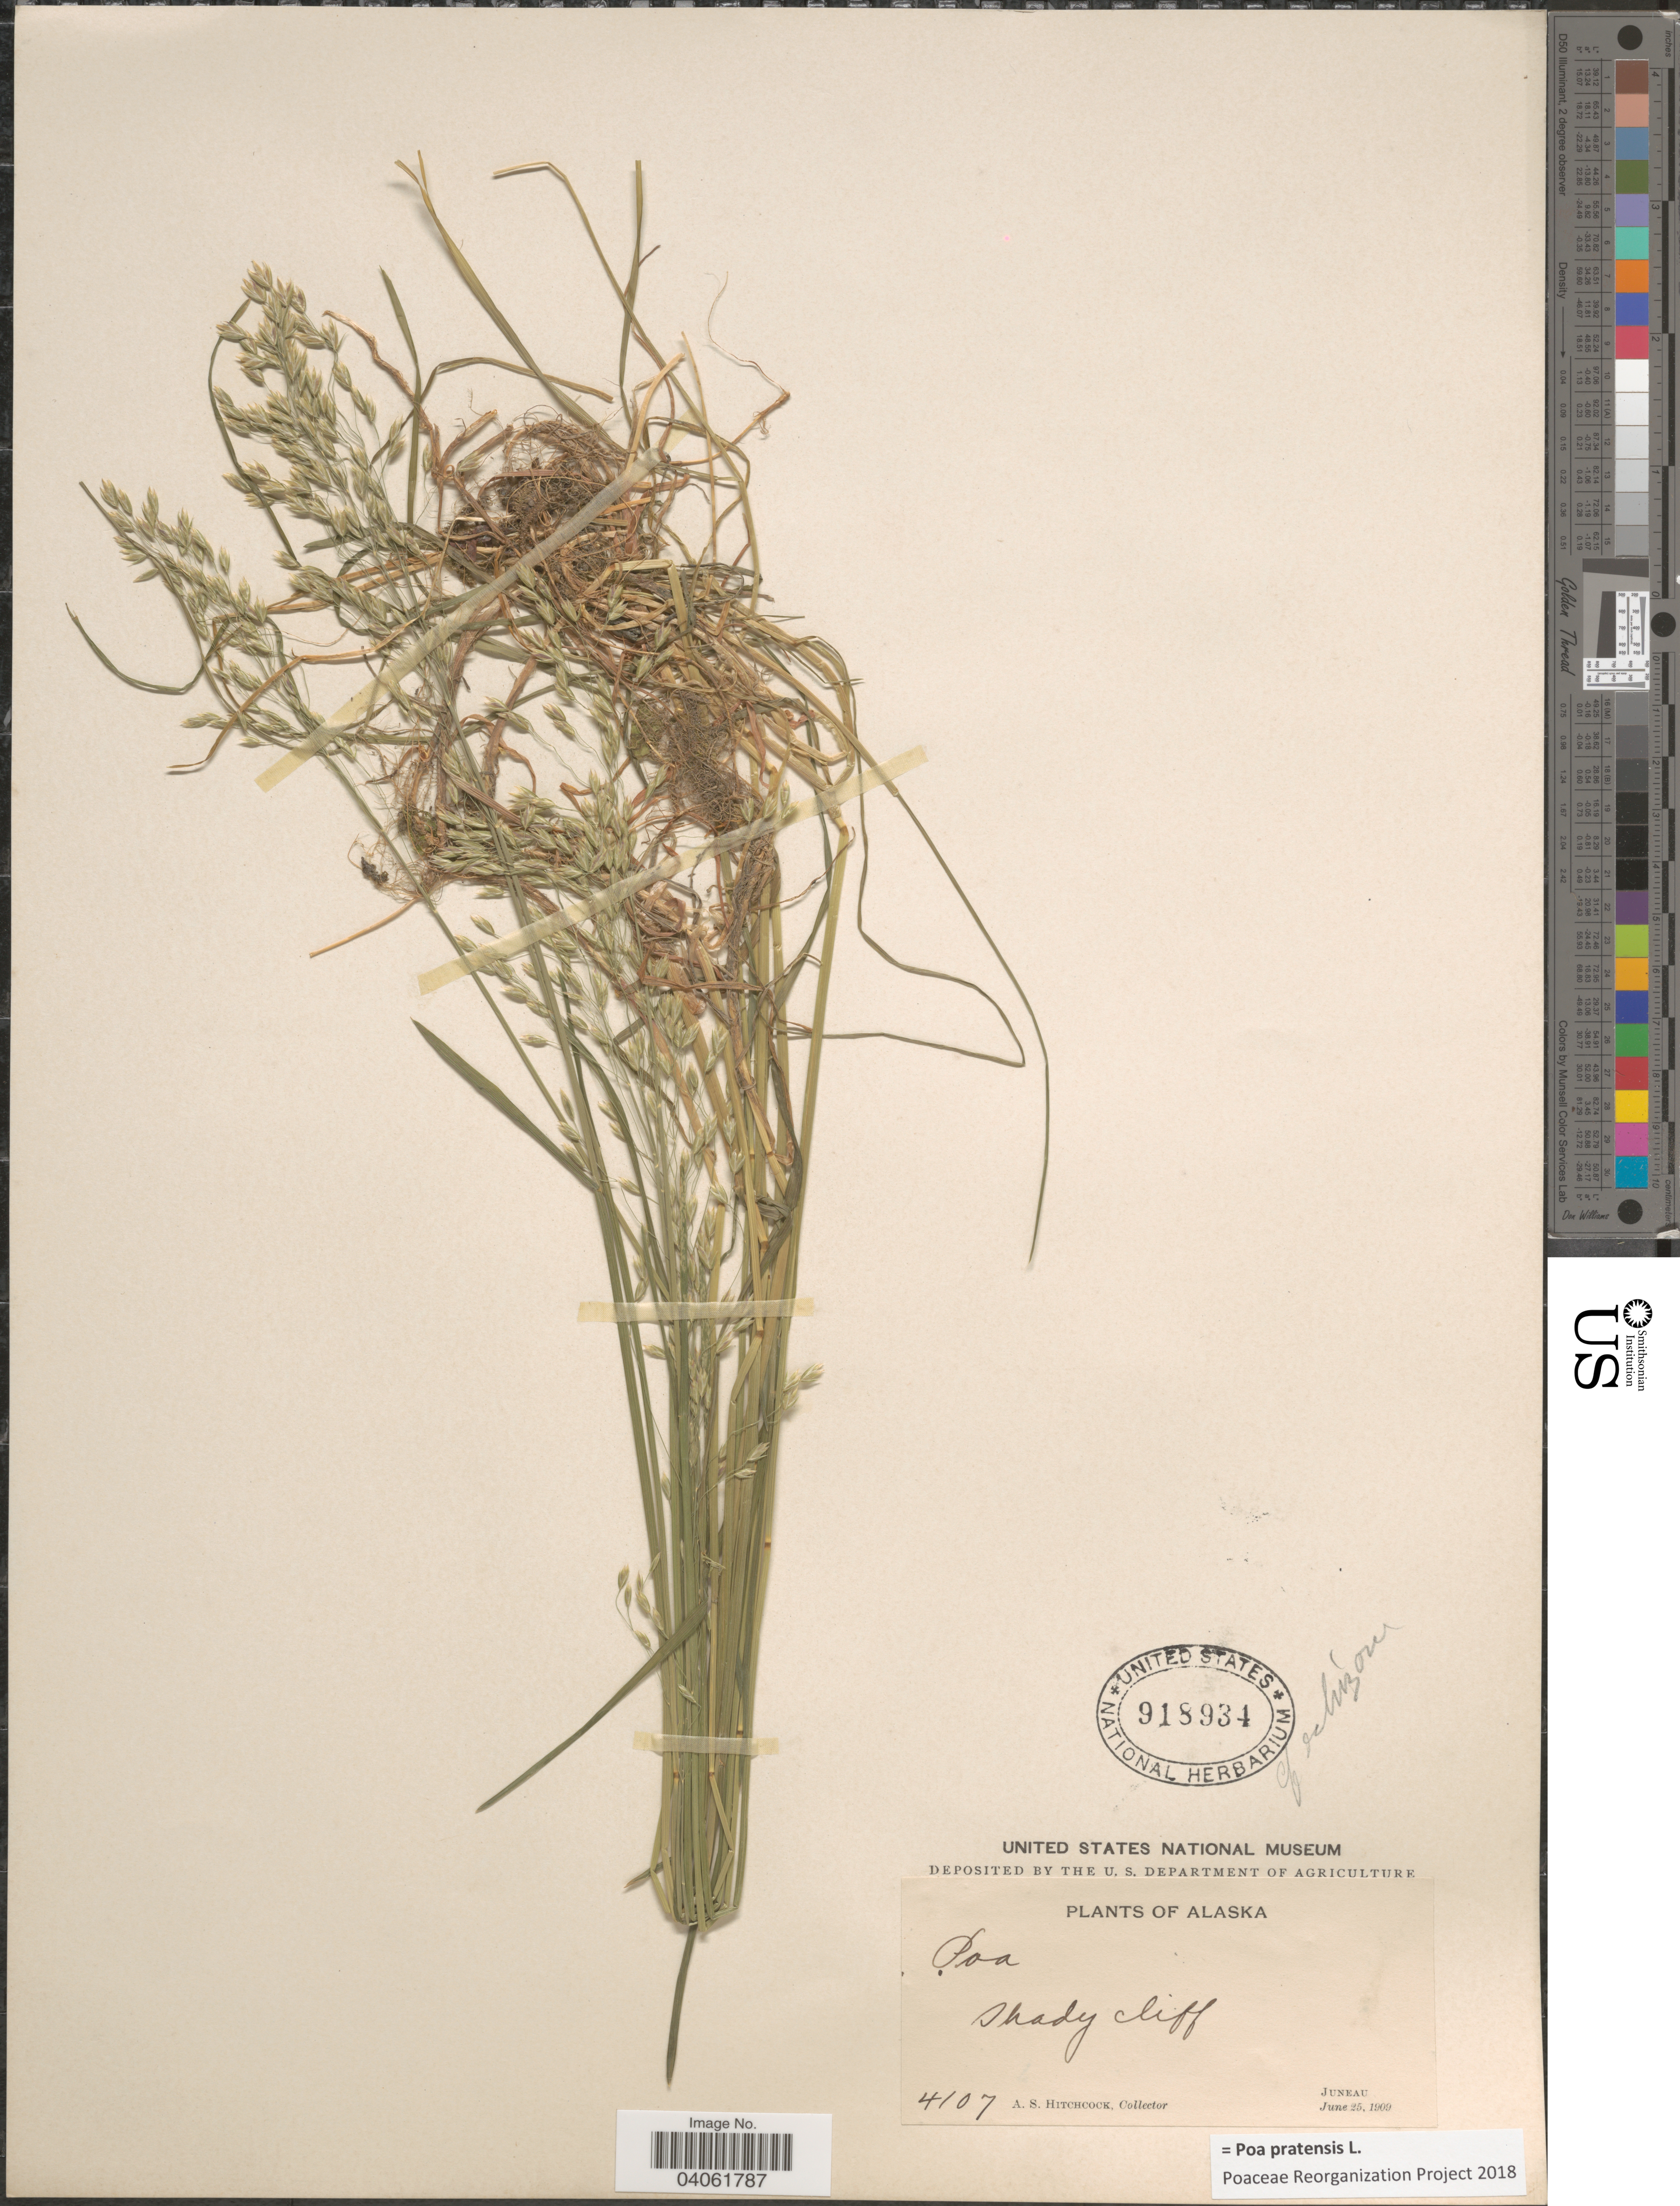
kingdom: Plantae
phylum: Tracheophyta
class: Liliopsida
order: Poales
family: Poaceae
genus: Poa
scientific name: Poa pratensis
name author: L.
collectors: A. S. Hitchcock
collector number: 4107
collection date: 1909-06-25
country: United States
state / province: Alaska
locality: Juneau.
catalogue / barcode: US 918934